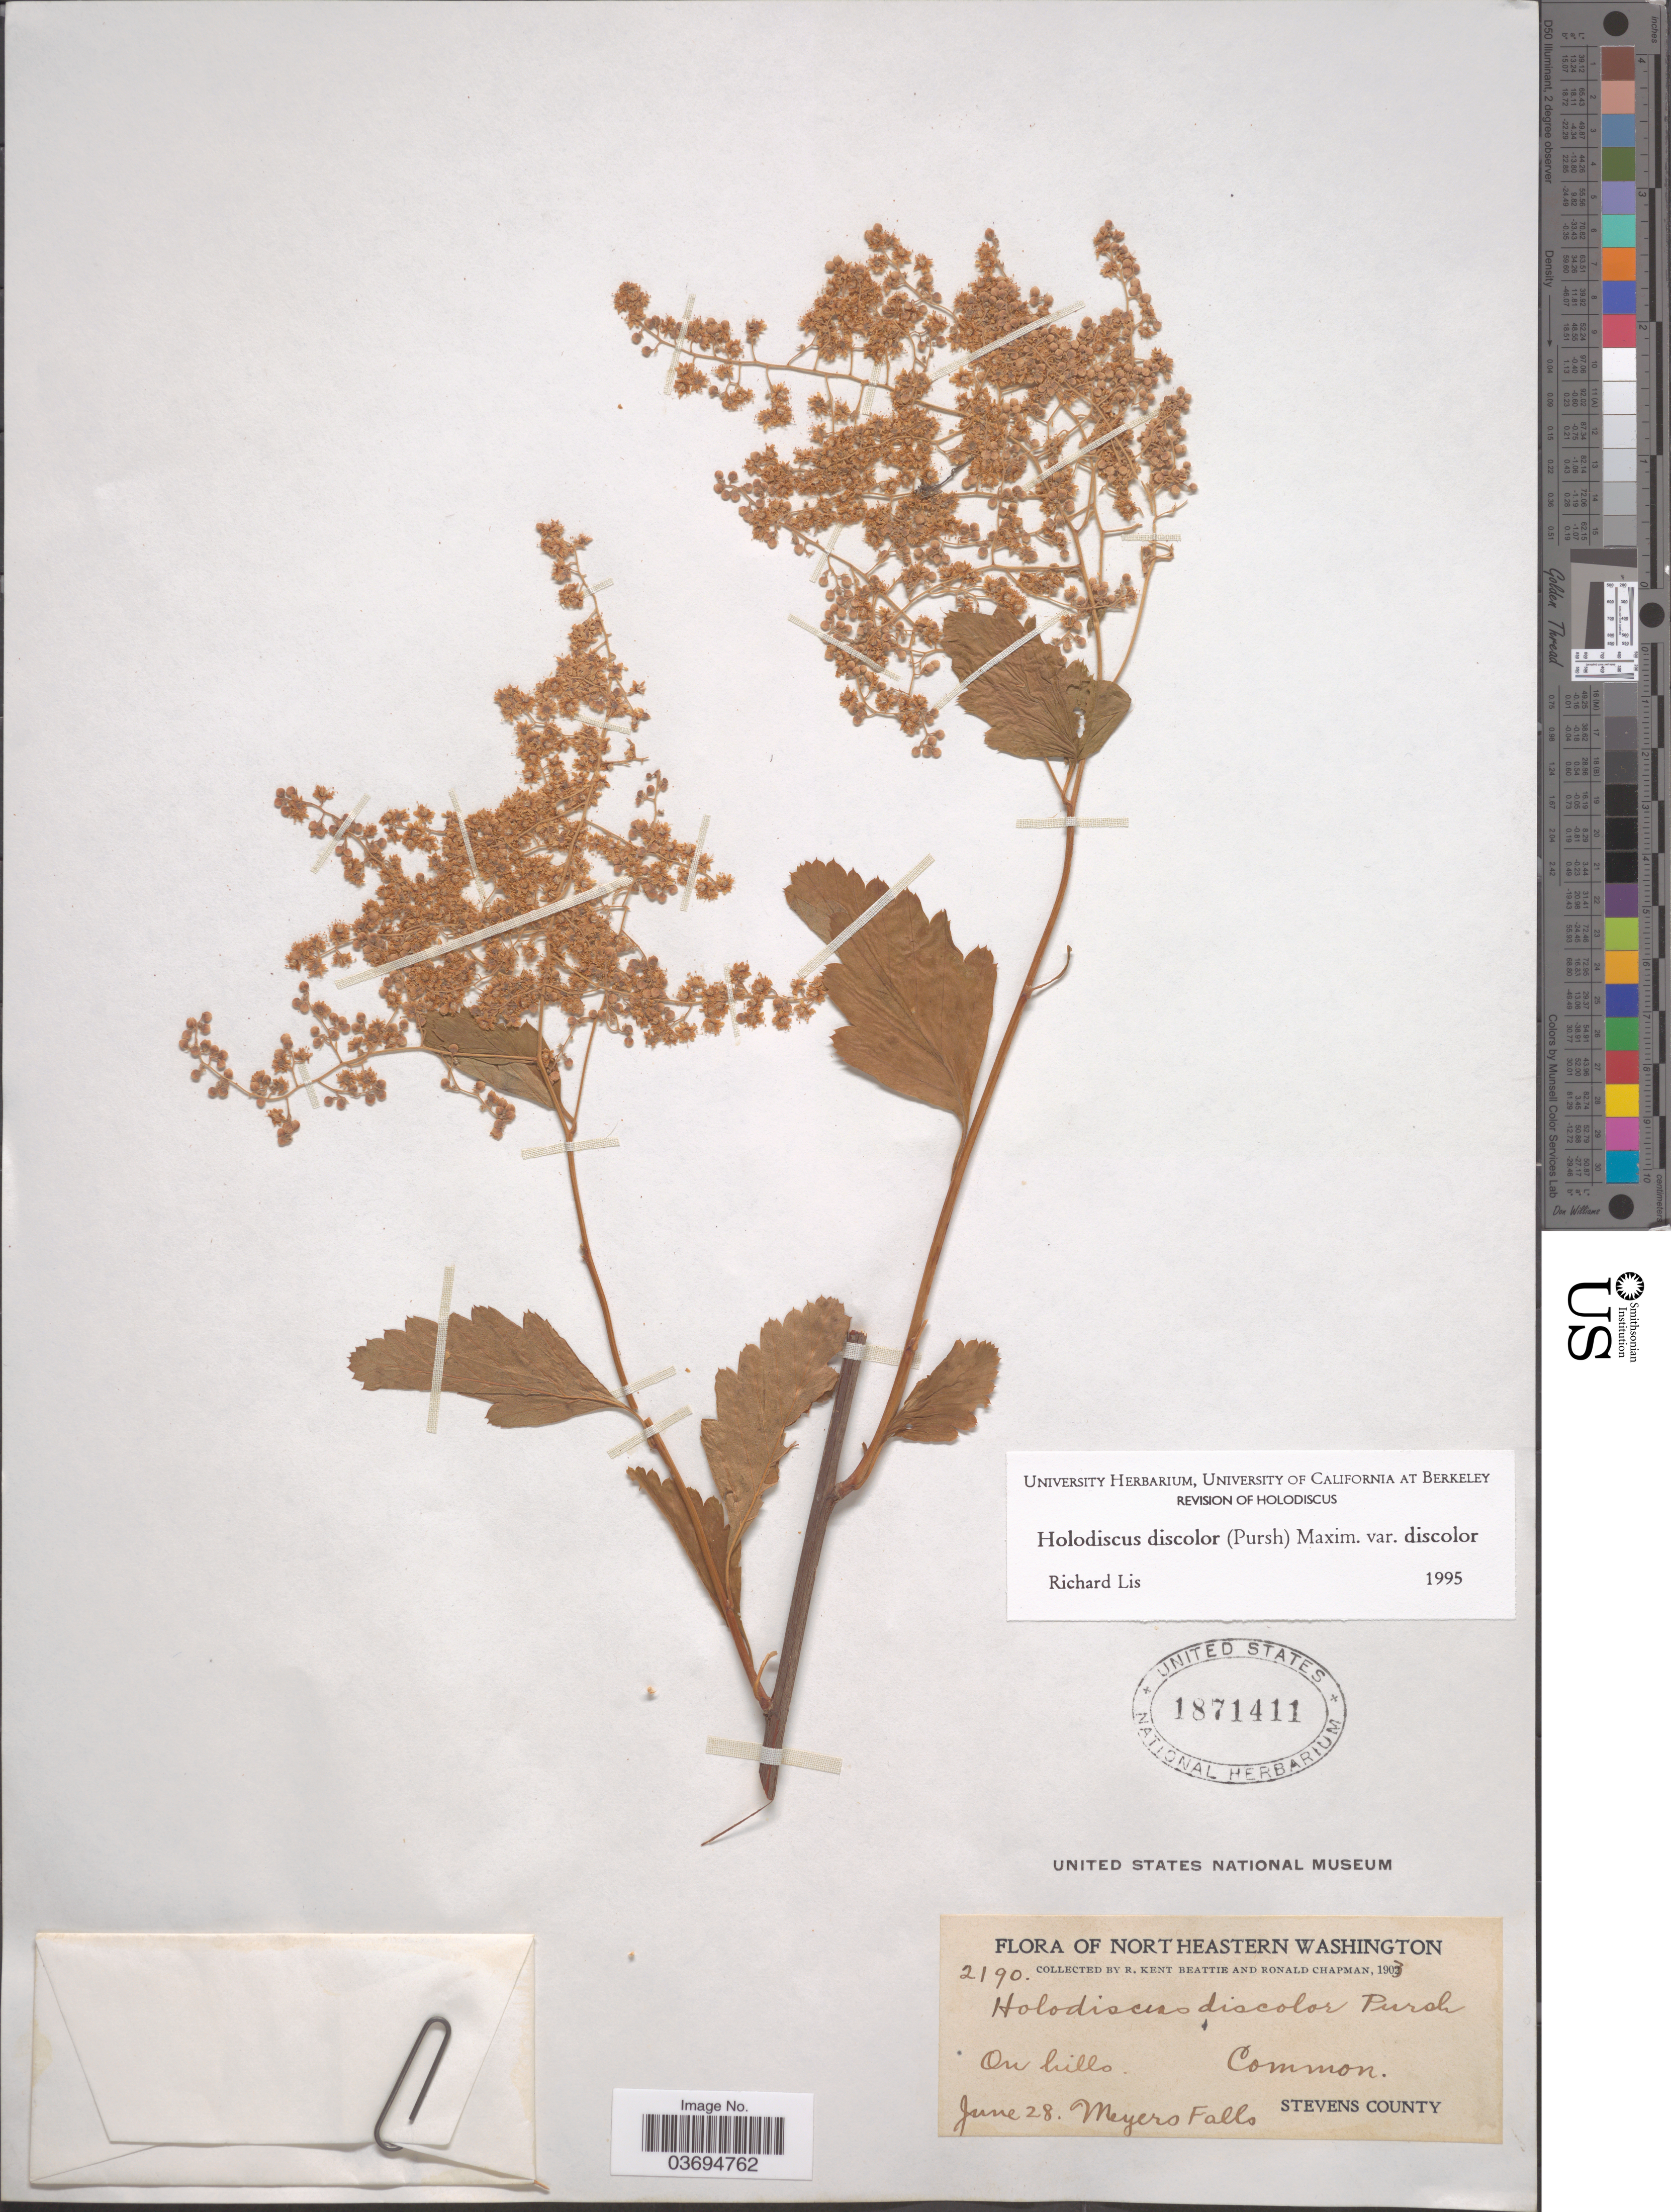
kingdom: Plantae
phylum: Tracheophyta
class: Magnoliopsida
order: Rosales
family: Rosaceae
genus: Holodiscus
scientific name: Holodiscus discolor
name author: (Pursh) Maxim.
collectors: R. K. Beattie & R. Chapman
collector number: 2190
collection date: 1903-06-28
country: United States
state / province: Washington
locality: Northeastern Washington. Meyers Falls.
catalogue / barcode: US 1871411